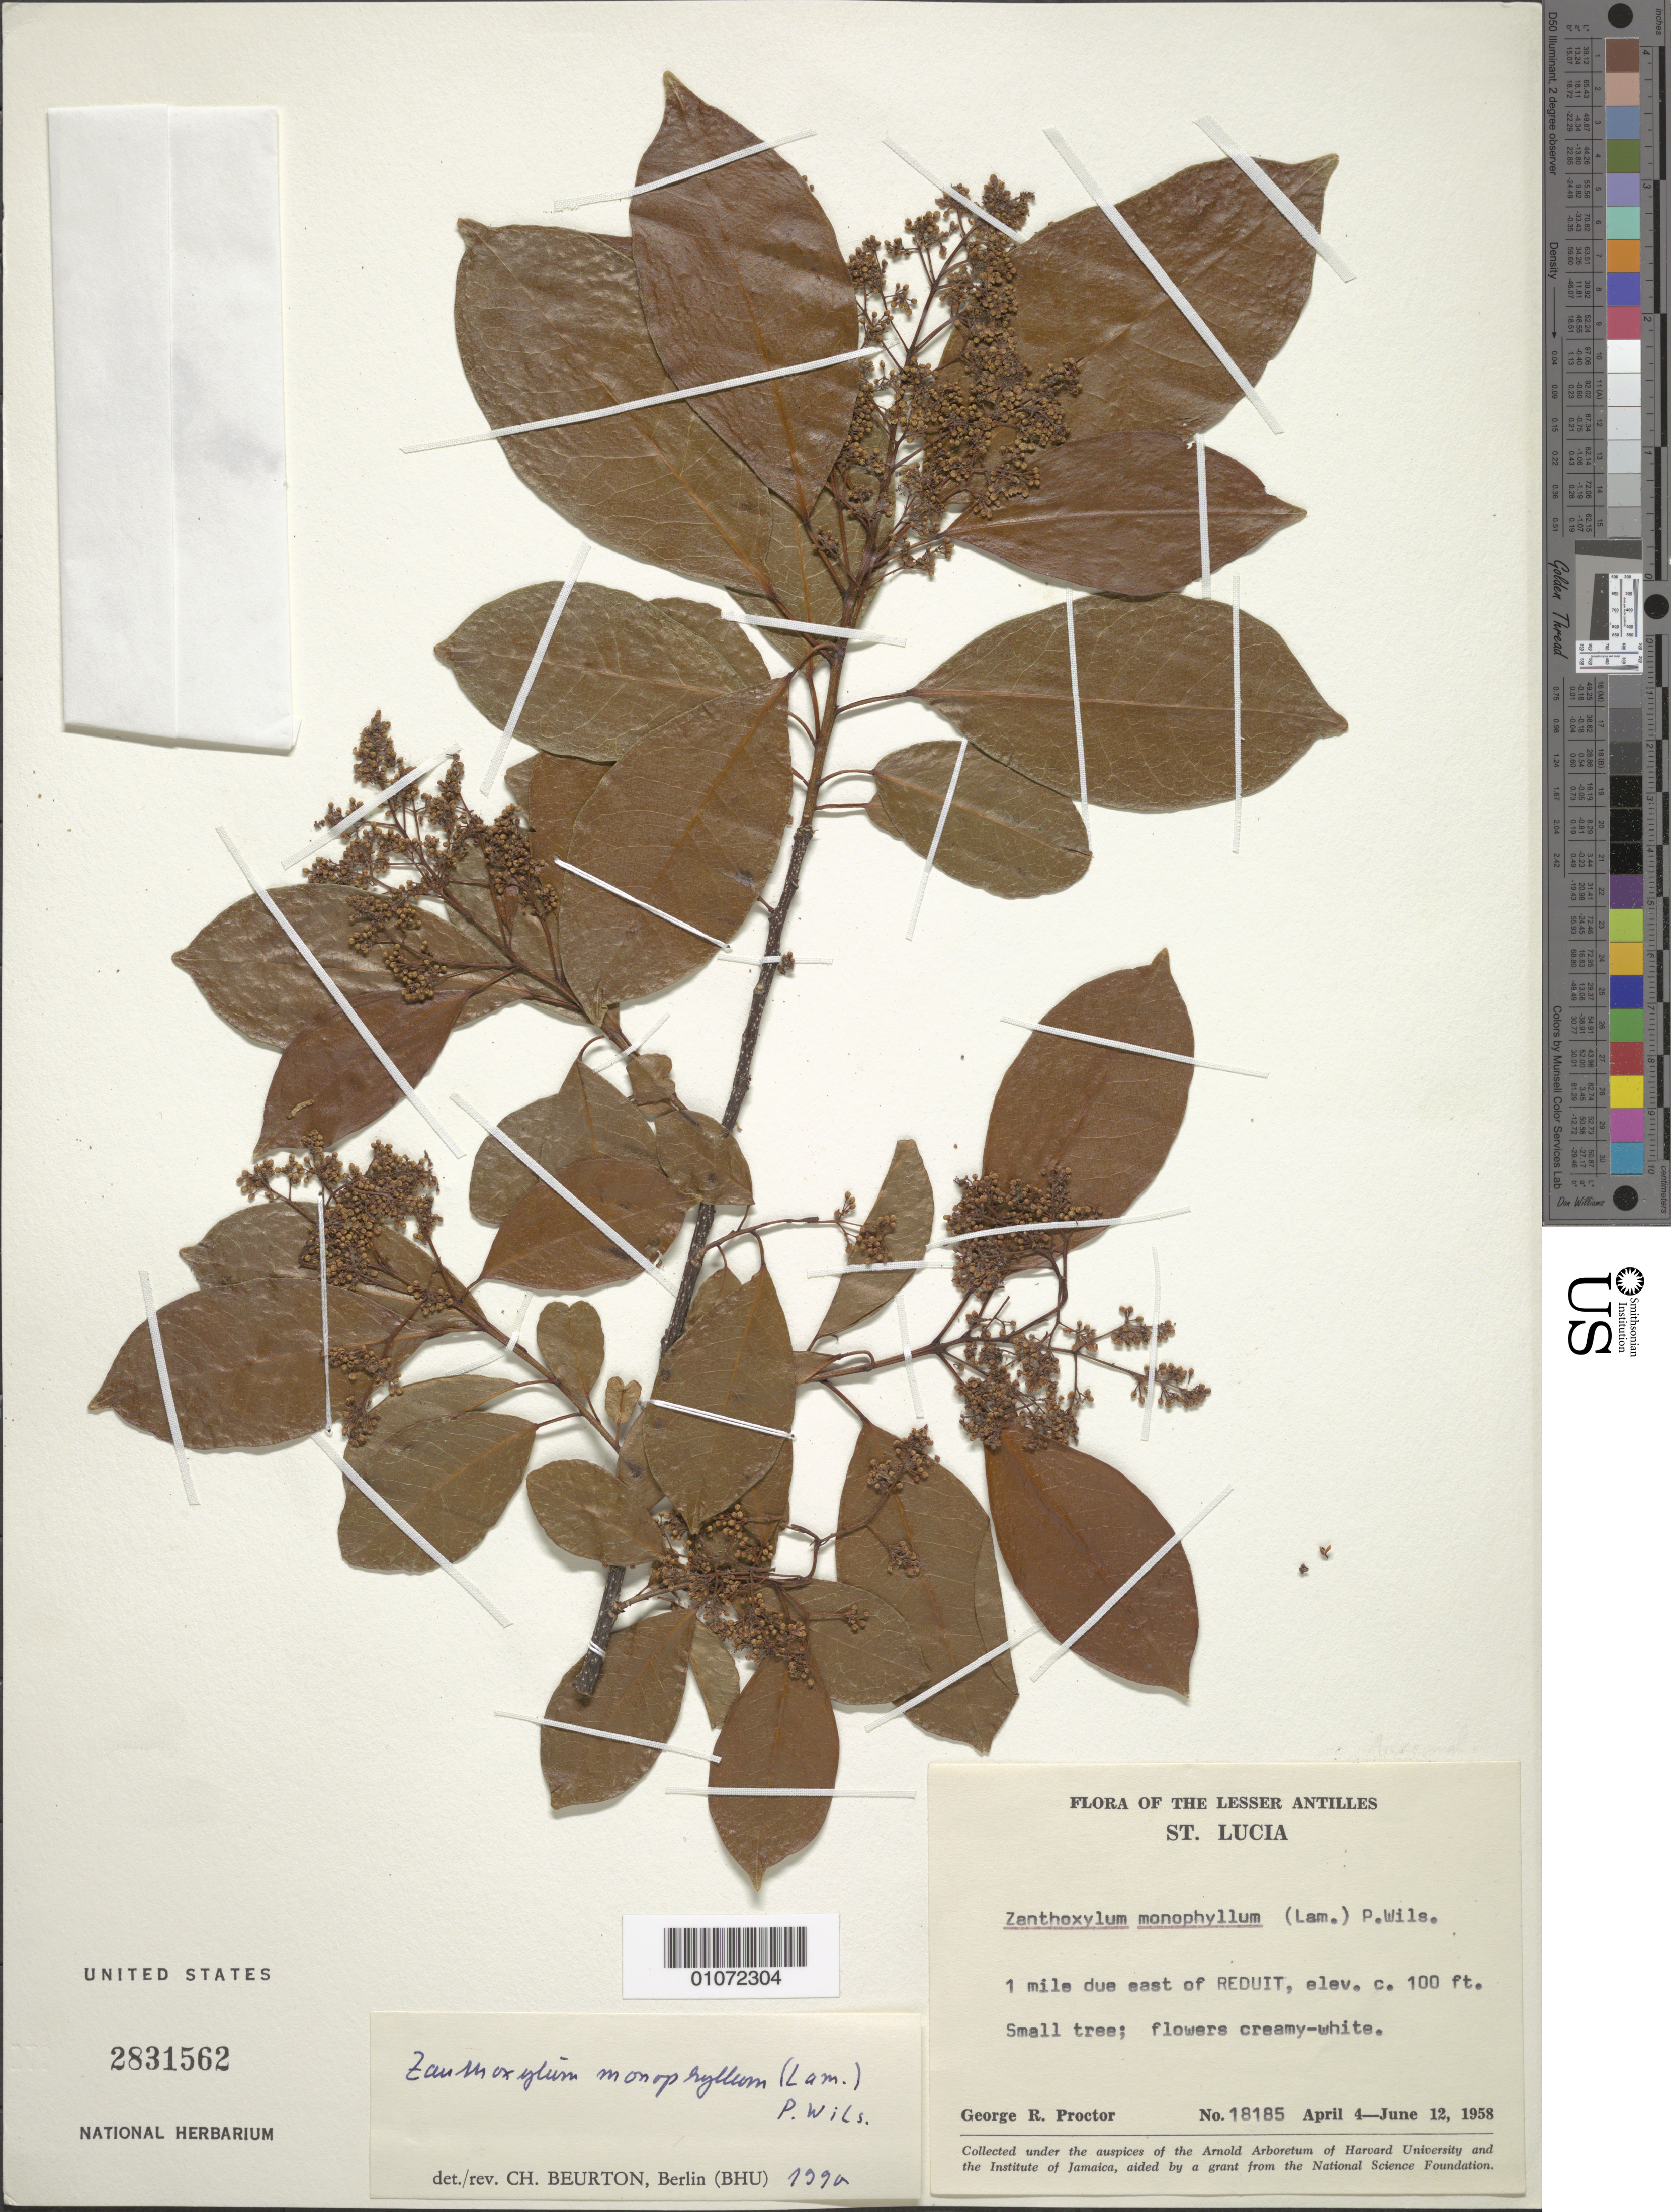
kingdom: Plantae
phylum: Tracheophyta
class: Magnoliopsida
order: Sapindales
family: Rutaceae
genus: Zanthoxylum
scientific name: Zanthoxylum monophyllum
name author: (Lam.) P. Wilson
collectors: G. R. Proctor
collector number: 18185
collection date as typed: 04 Apr 1958 to 12 Jun 1958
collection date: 1958-04-04/1958-06-12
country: St. Lucia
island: St. Lucia I.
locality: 1 mile due E of Reduit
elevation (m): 30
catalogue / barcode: US 2831562